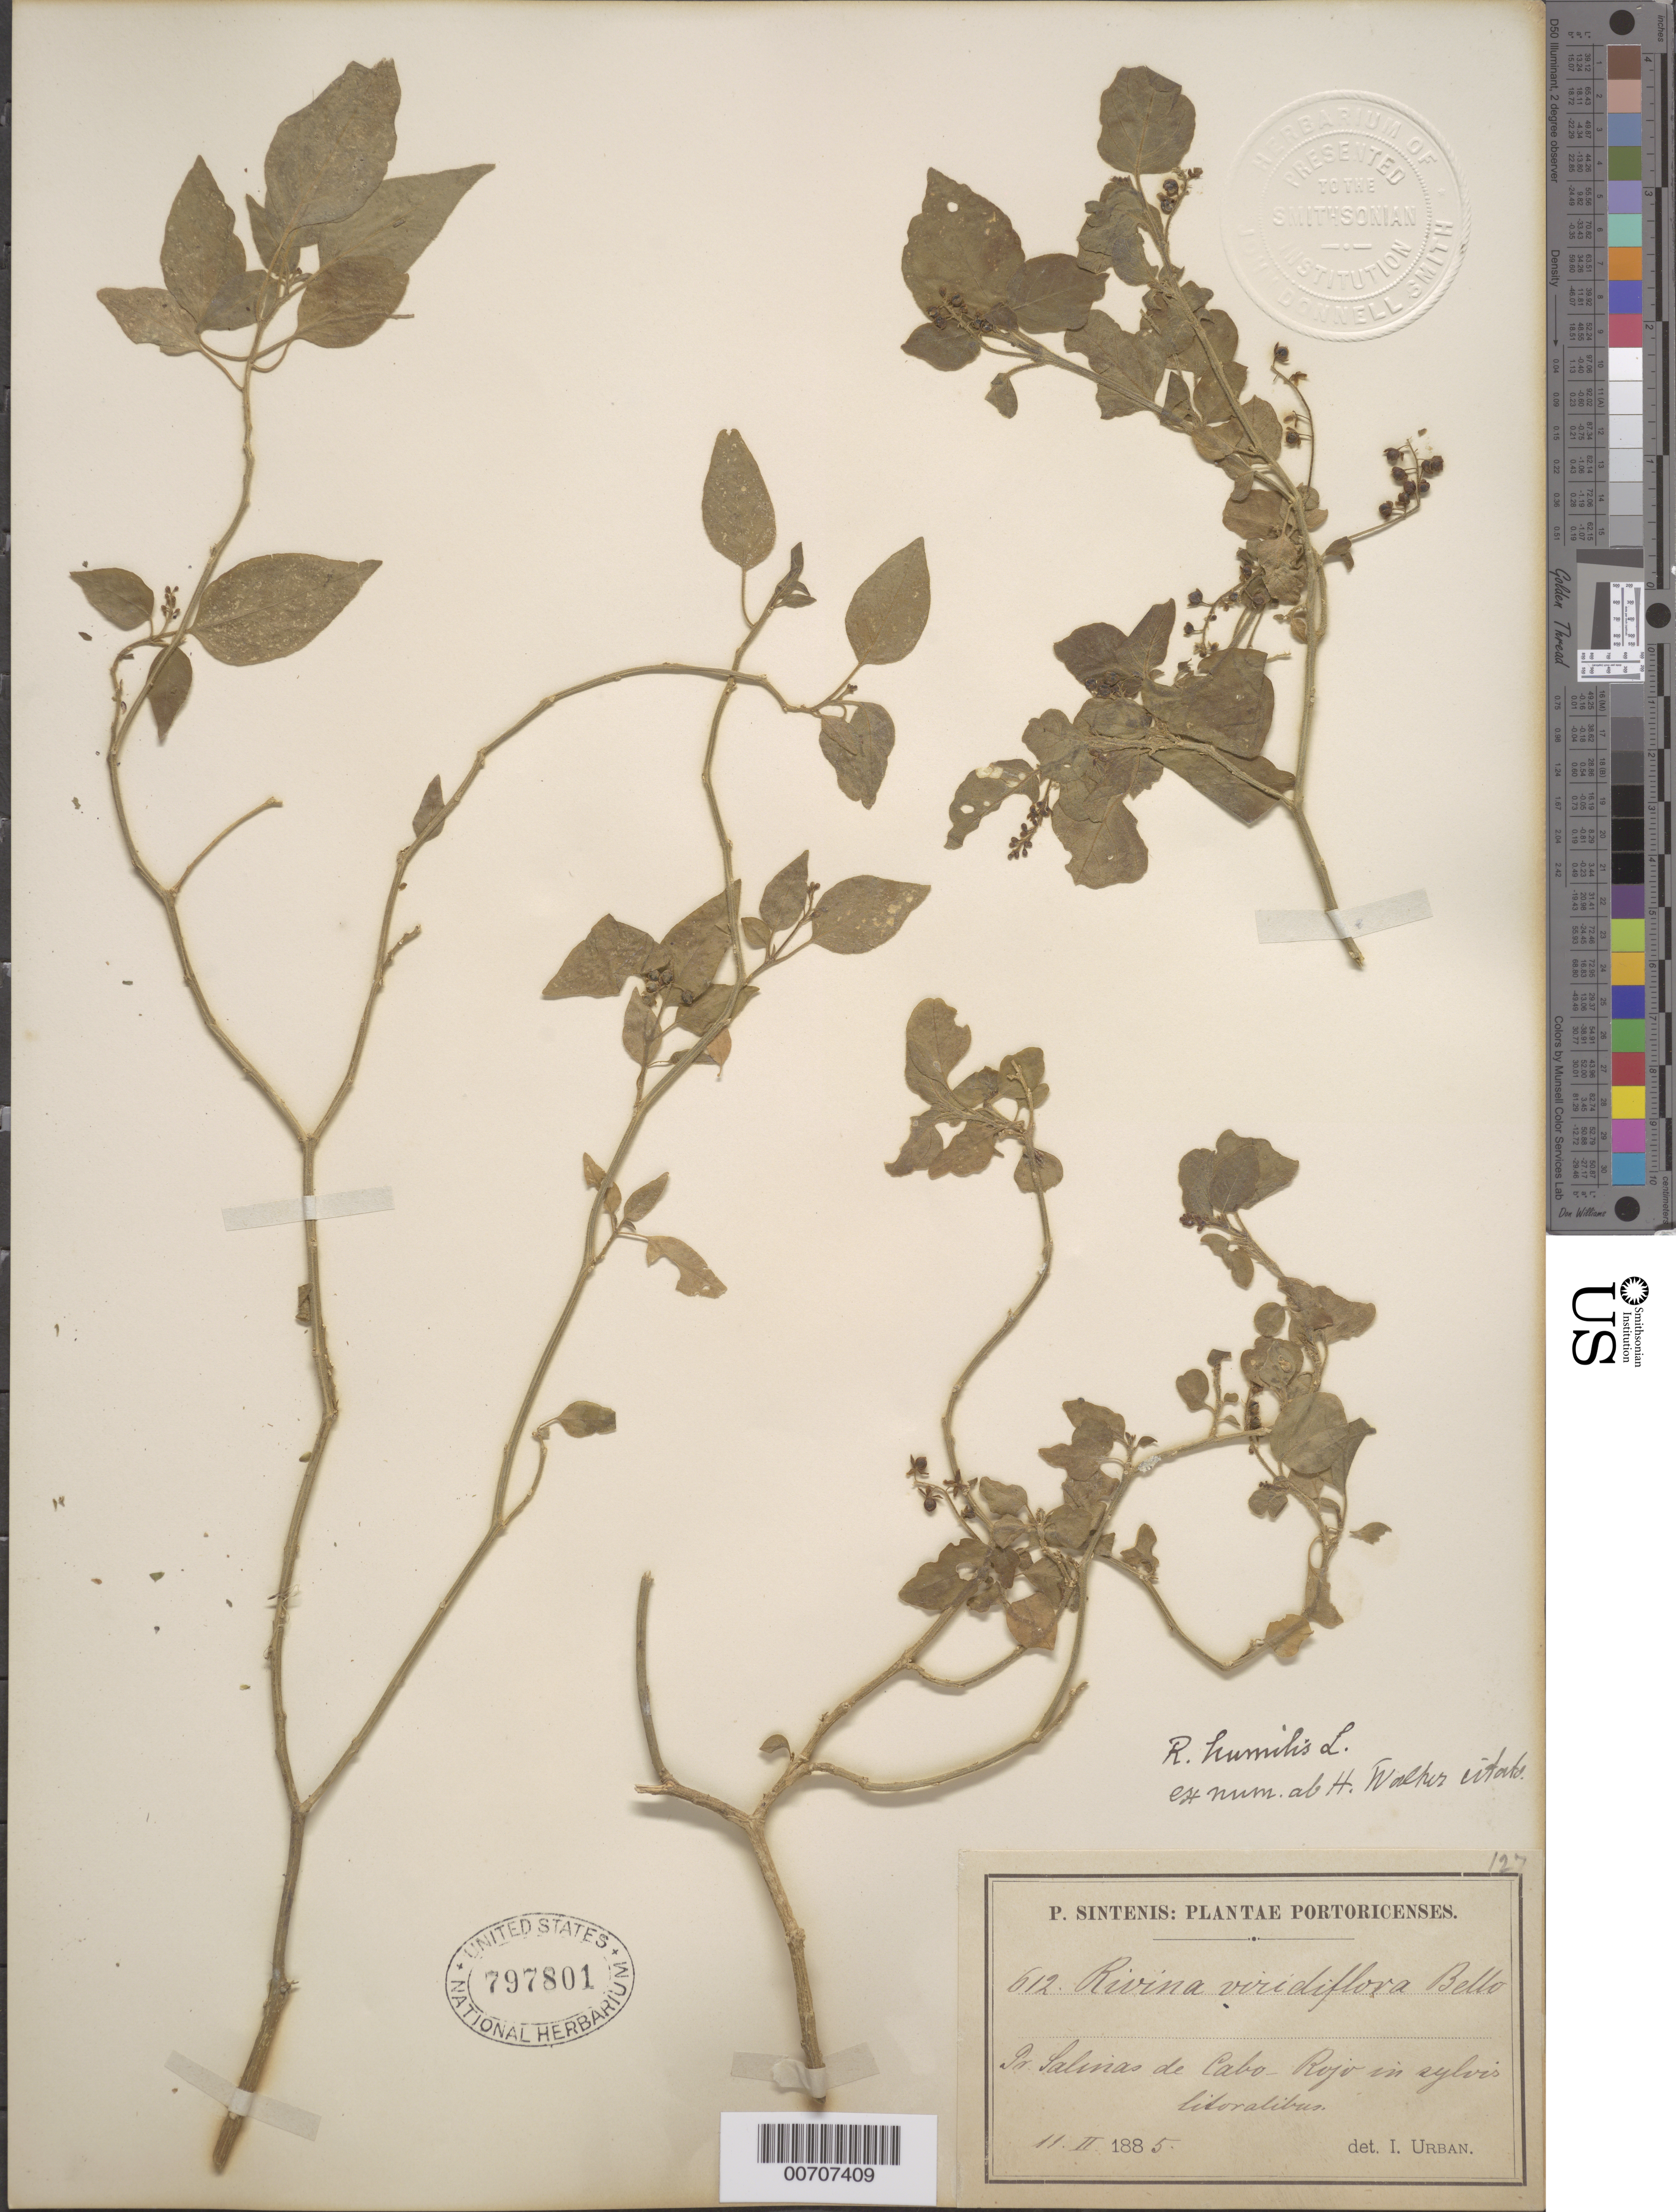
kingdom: Plantae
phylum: Tracheophyta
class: Magnoliopsida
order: Caryophyllales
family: Phytolaccaceae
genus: Rivina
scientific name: Rivina viridiflora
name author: Bello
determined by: Urban, Ignatz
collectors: P. Sintenis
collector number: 612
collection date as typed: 11 Feb 1885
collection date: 1885-02-11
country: Puerto Rico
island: Greater Antilles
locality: In Salinas de Cabo-Rojo in sylvis litoralibus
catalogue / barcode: US 797801